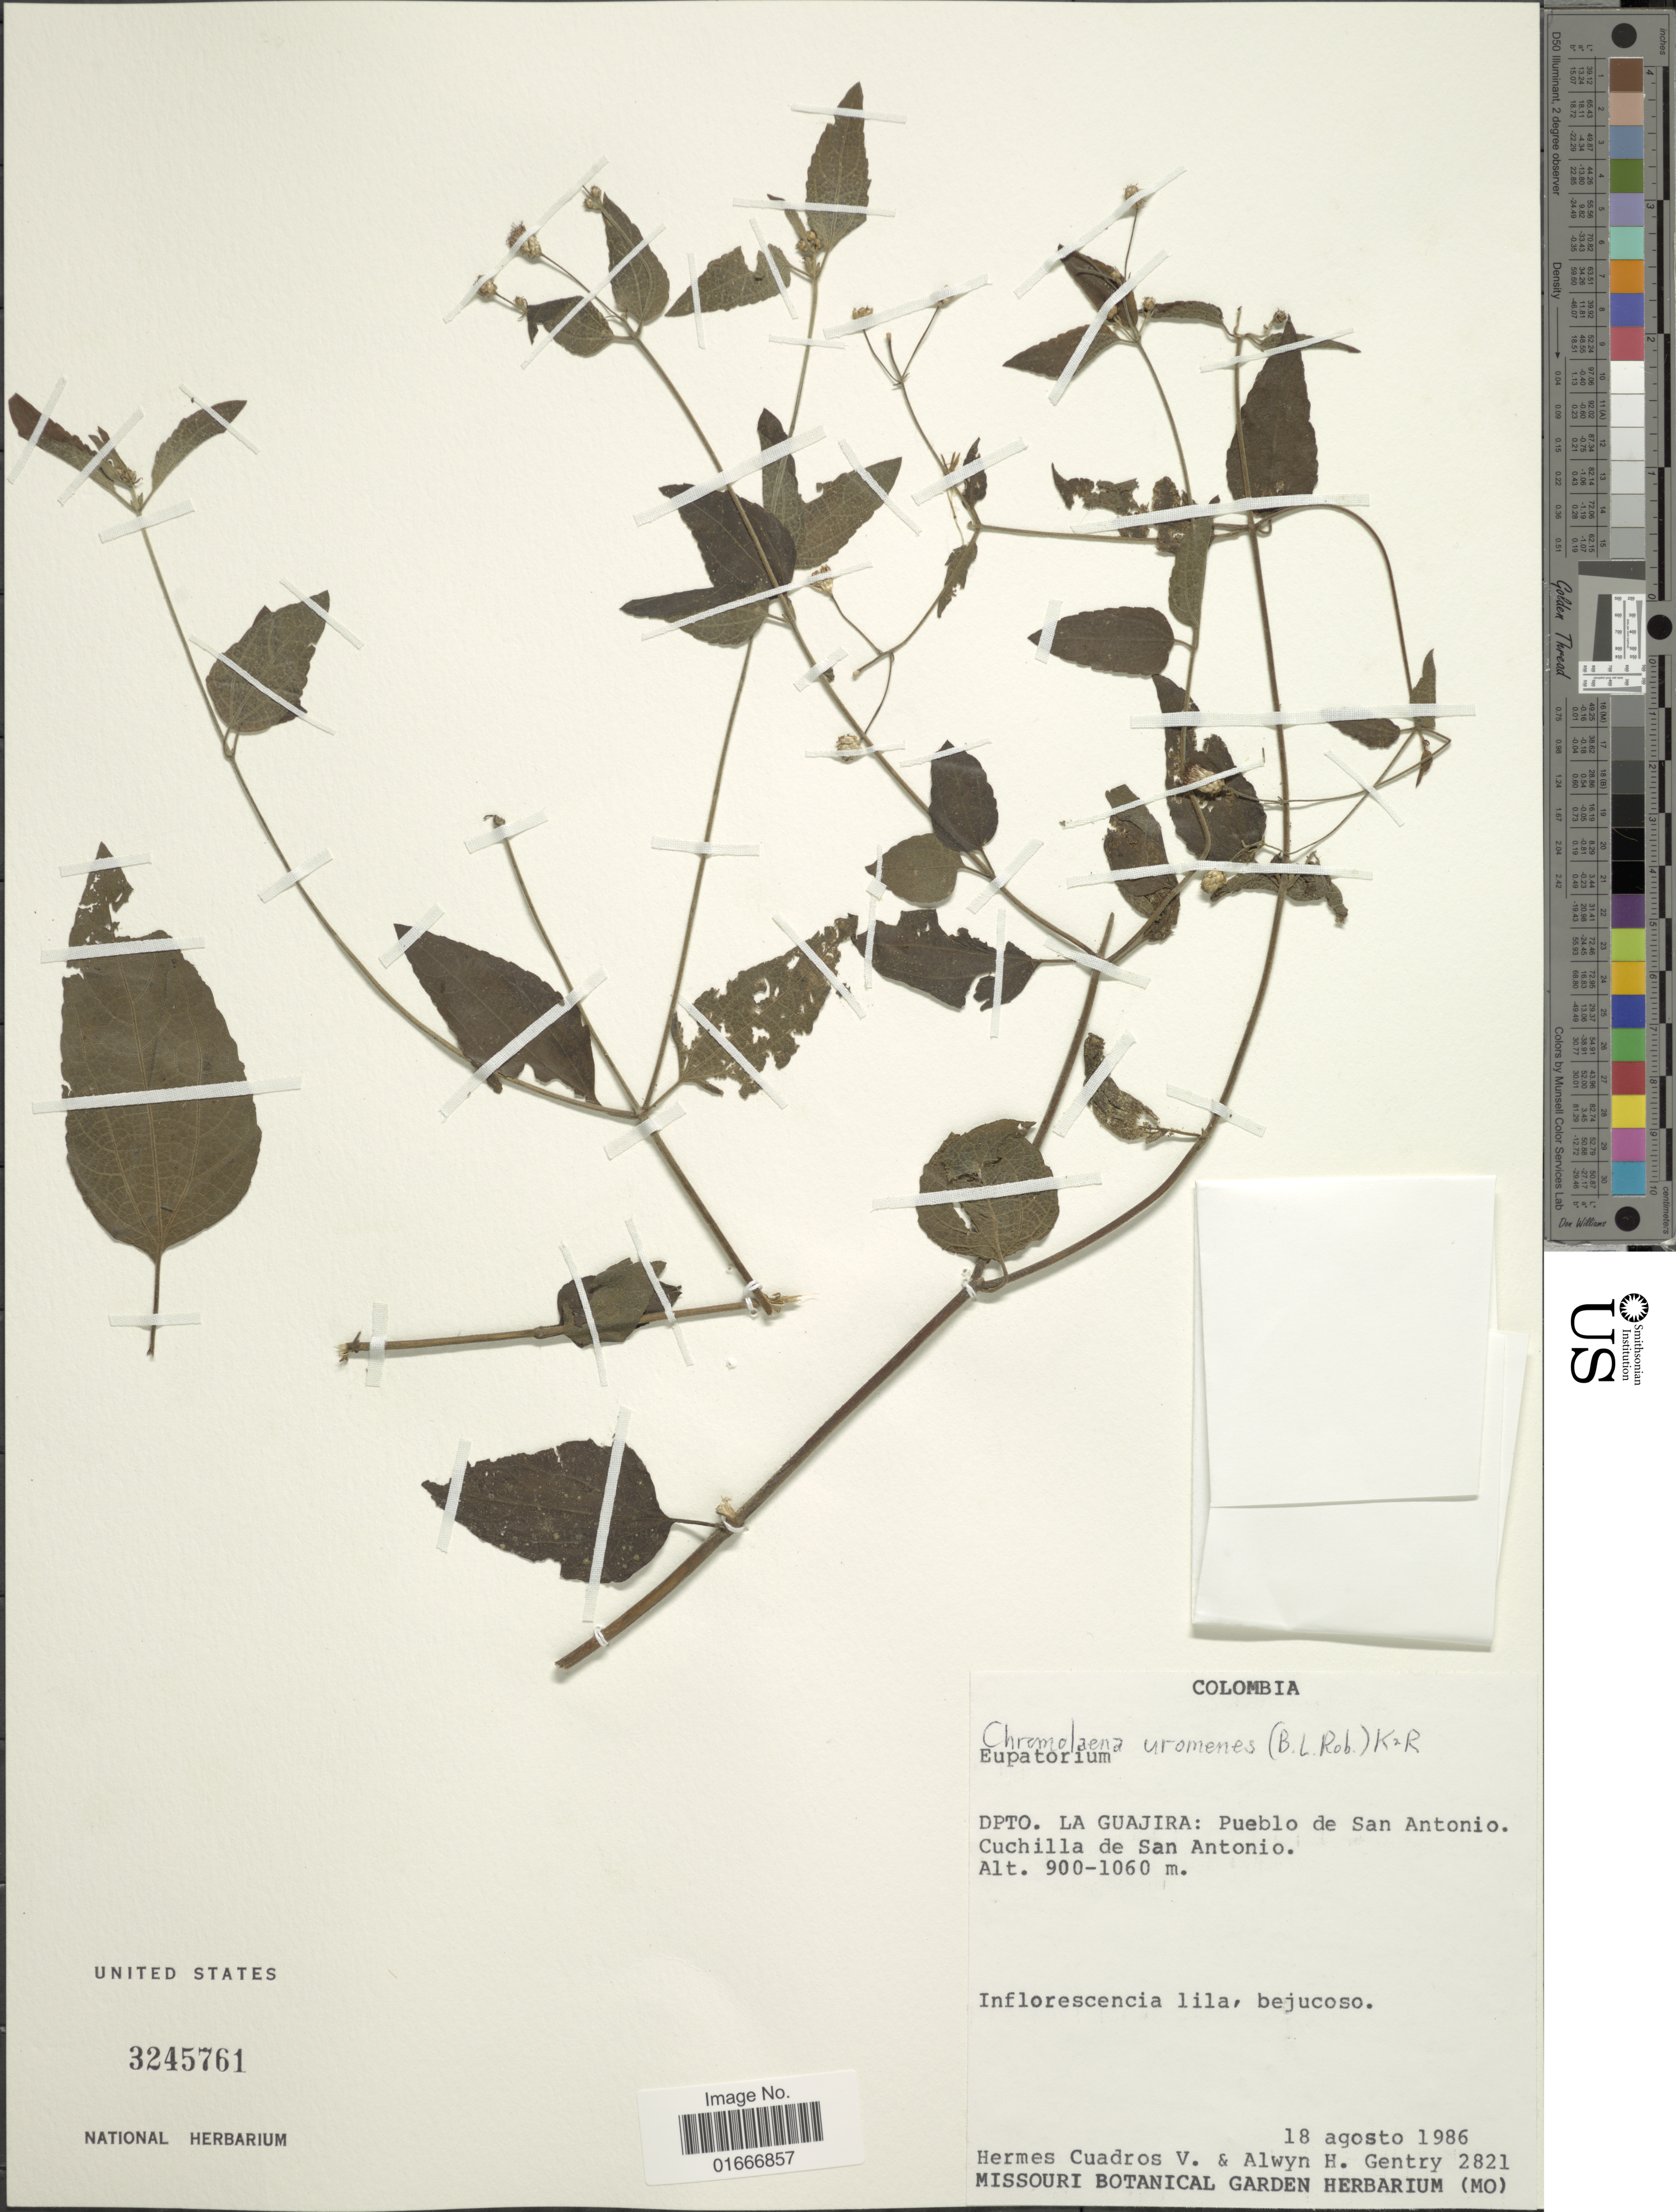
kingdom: Plantae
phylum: Tracheophyta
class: Magnoliopsida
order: Asterales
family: Asteraceae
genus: Chromolaena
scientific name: Chromolaena uromeres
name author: (B.L. Rob.) R.M. King & H. Rob.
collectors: H. Cuadros V. & A. H. Gentry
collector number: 2821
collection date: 1986-08-18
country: Colombia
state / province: La Guajira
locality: Colombia. Dpto. La Guajira: Pueblo de San Antonio. Cuchilla de San Antonio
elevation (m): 900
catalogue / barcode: US 3245761